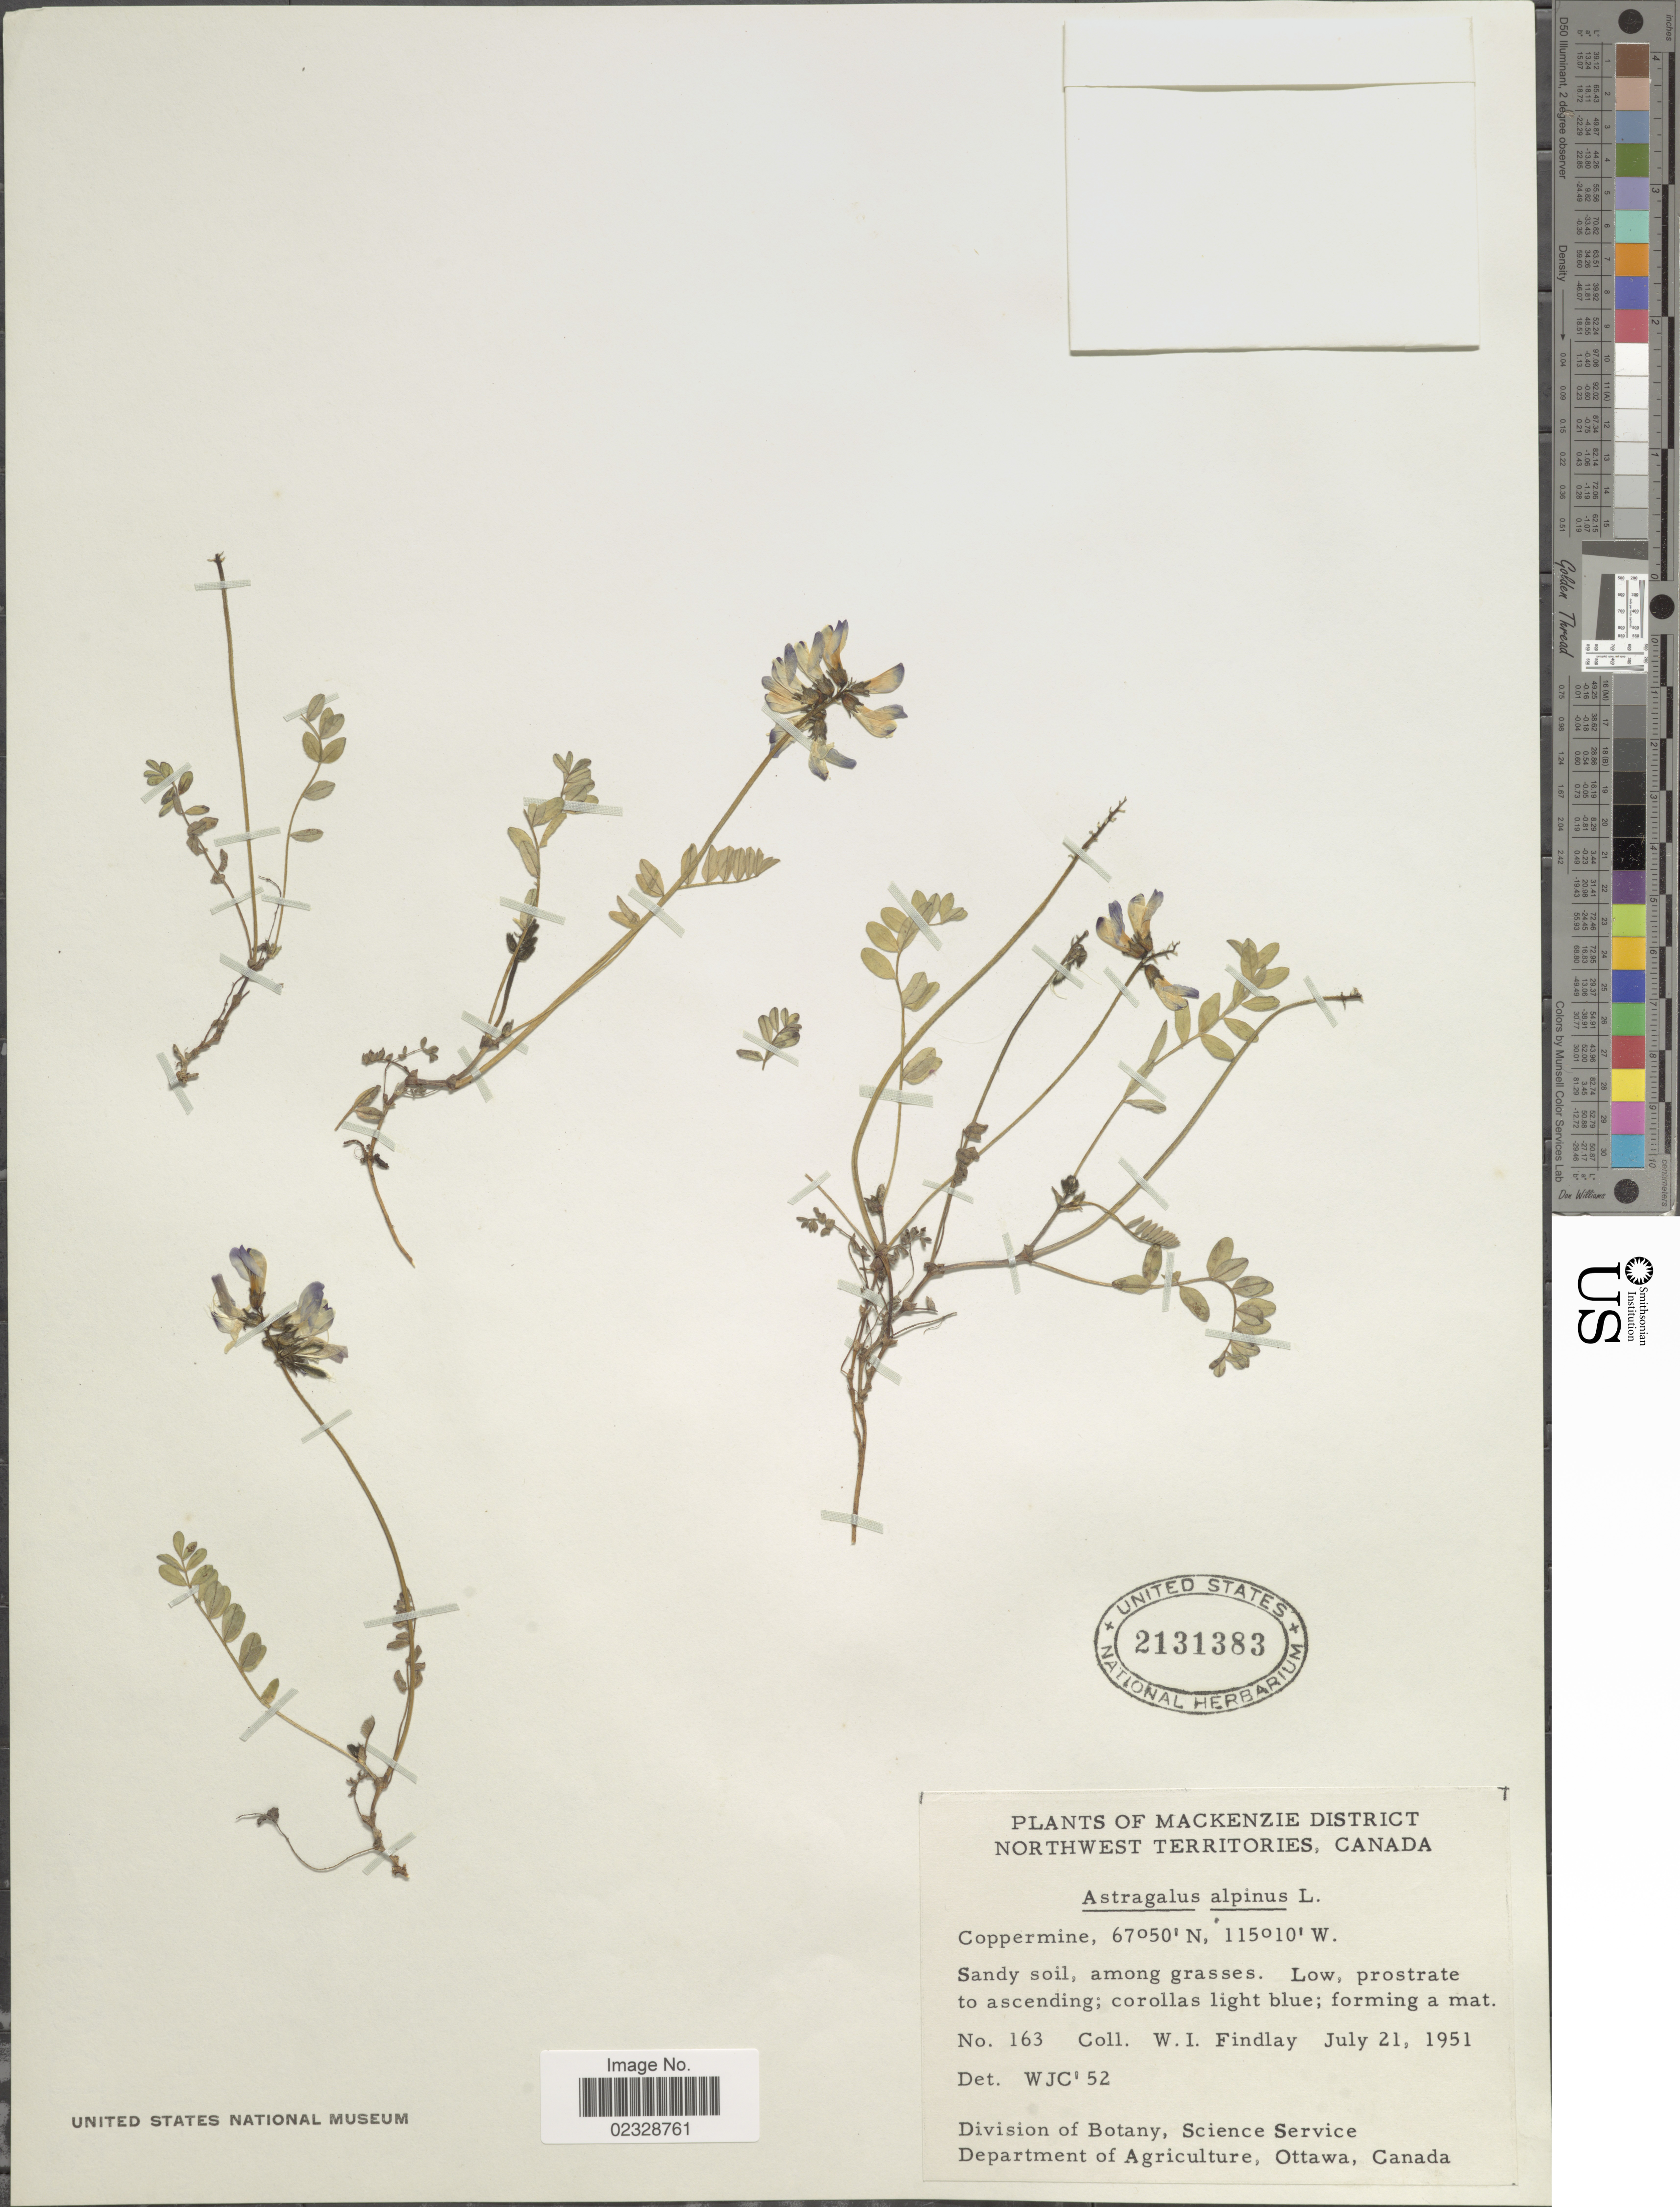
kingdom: Plantae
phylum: Tracheophyta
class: Magnoliopsida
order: Fabales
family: Fabaceae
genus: Astragalus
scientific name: Astragalus alpinus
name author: L.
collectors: W. Findlay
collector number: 163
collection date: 1951-07-21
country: Canada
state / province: Northwest Territories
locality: Mackenzie District, Coppermine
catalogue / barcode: US 2131383